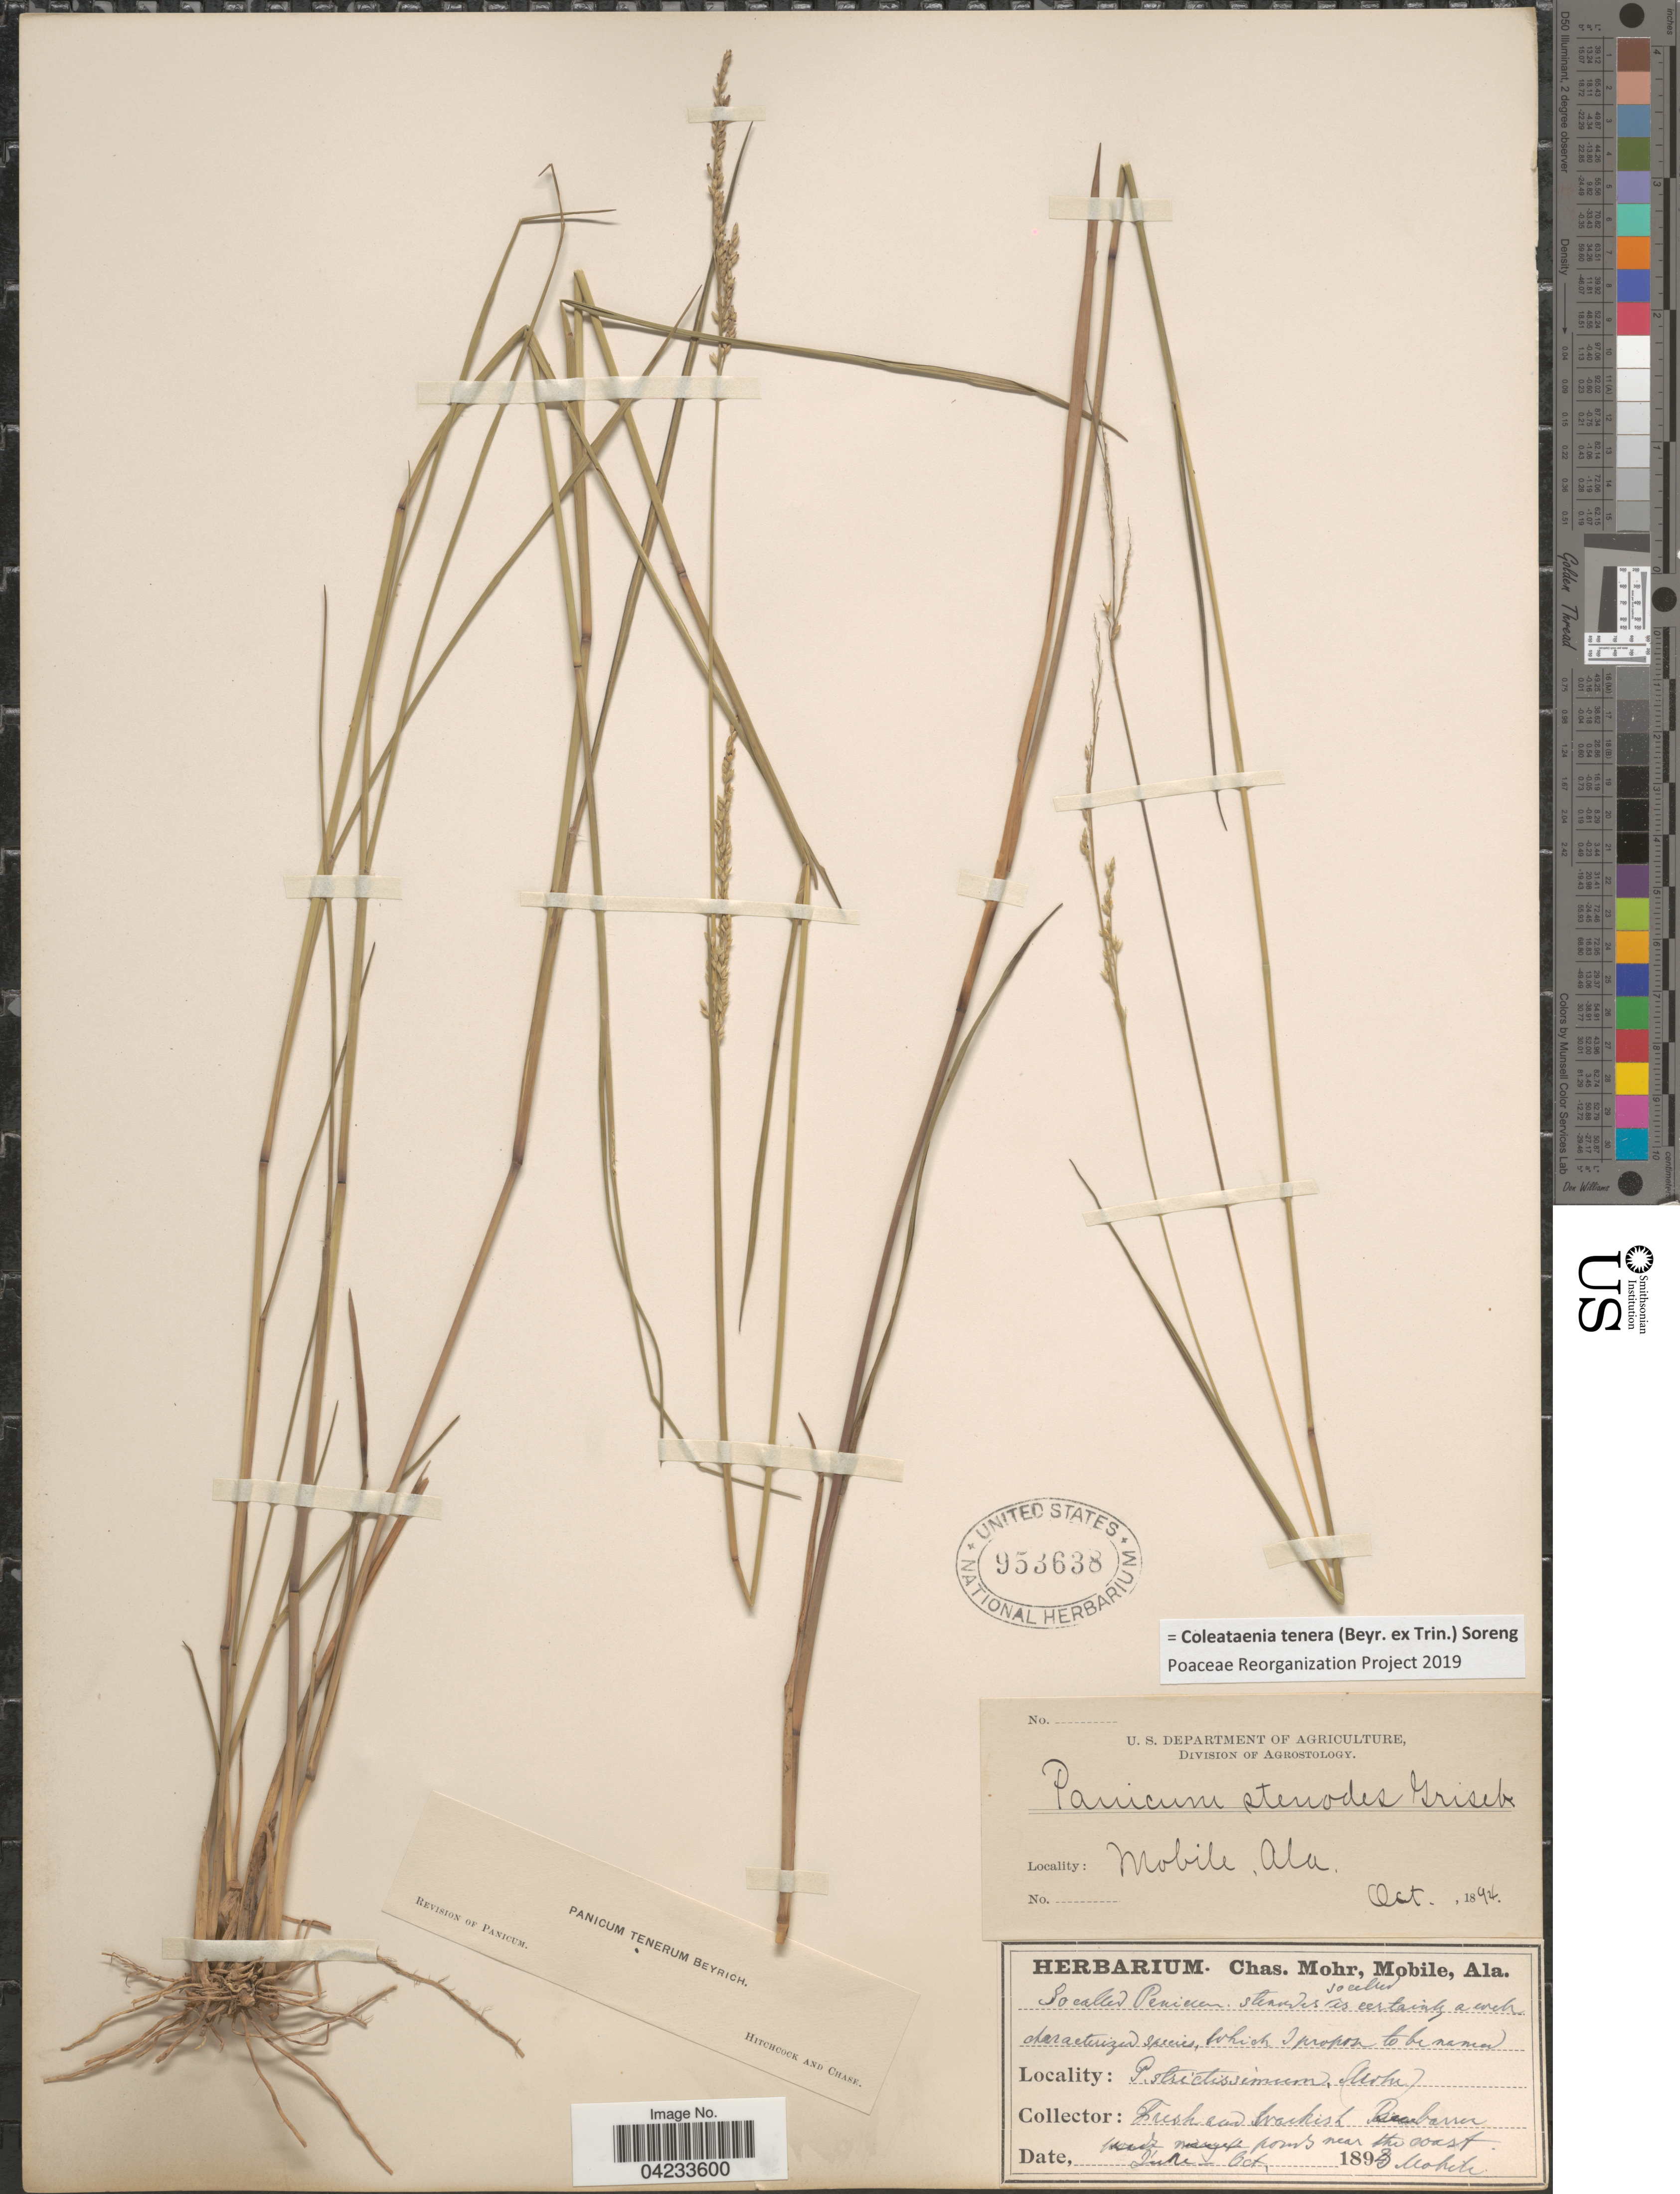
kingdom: Plantae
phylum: Tracheophyta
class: Liliopsida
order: Poales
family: Poaceae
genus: Coleataenia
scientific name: Coleataenia tenera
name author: (Beyr. ex Trin.) Soreng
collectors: ex herb. Charles Mohr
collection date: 1893-06/1893-10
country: United States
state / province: Alabama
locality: Mobile.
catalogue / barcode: US 953638